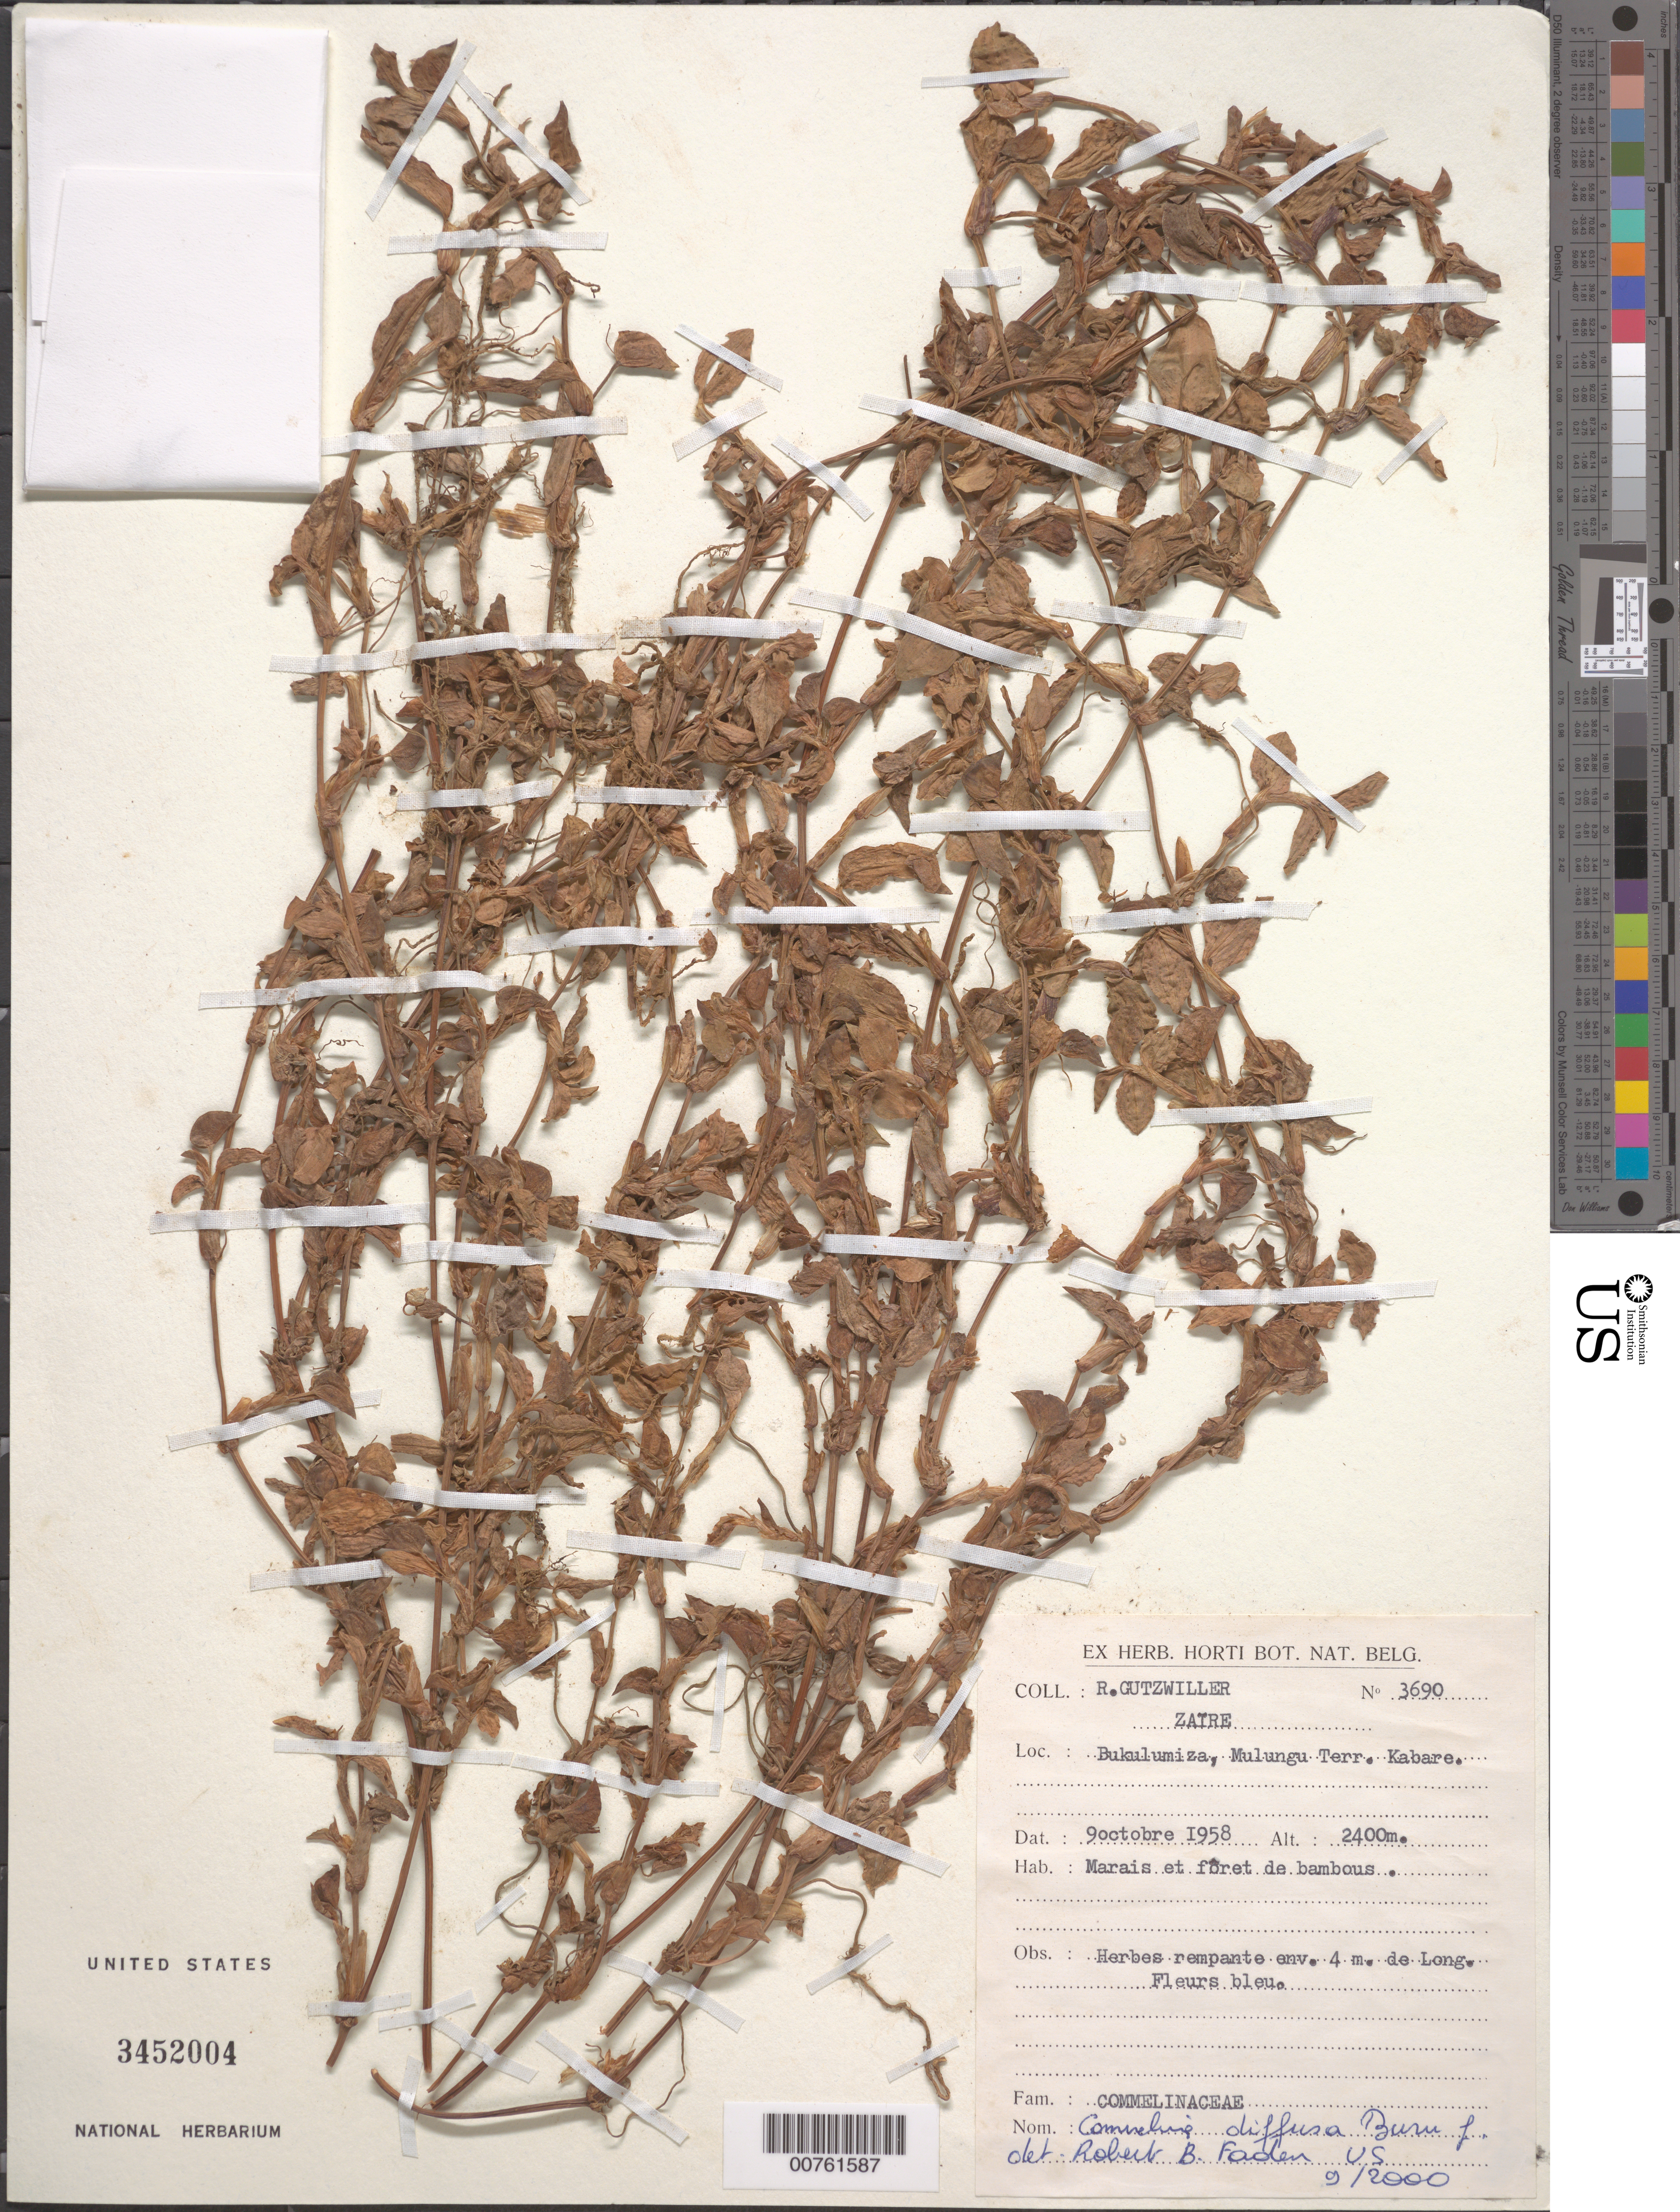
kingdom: Plantae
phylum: Tracheophyta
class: Liliopsida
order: Commelinales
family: Commelinaceae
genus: Commelina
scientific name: Commelina diffusa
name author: Burm. f.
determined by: Faden, Robert B., (US), Smithsonian Institution - National Museum of Natural History (UNITED STATES)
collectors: R. Gutzwiller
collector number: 3690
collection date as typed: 09 Oct 1958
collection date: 1958-10-09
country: Congo, Democratic Republic of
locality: Bukulumiza, Mulungu Terr. Kabare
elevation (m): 2400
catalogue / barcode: US 3452004